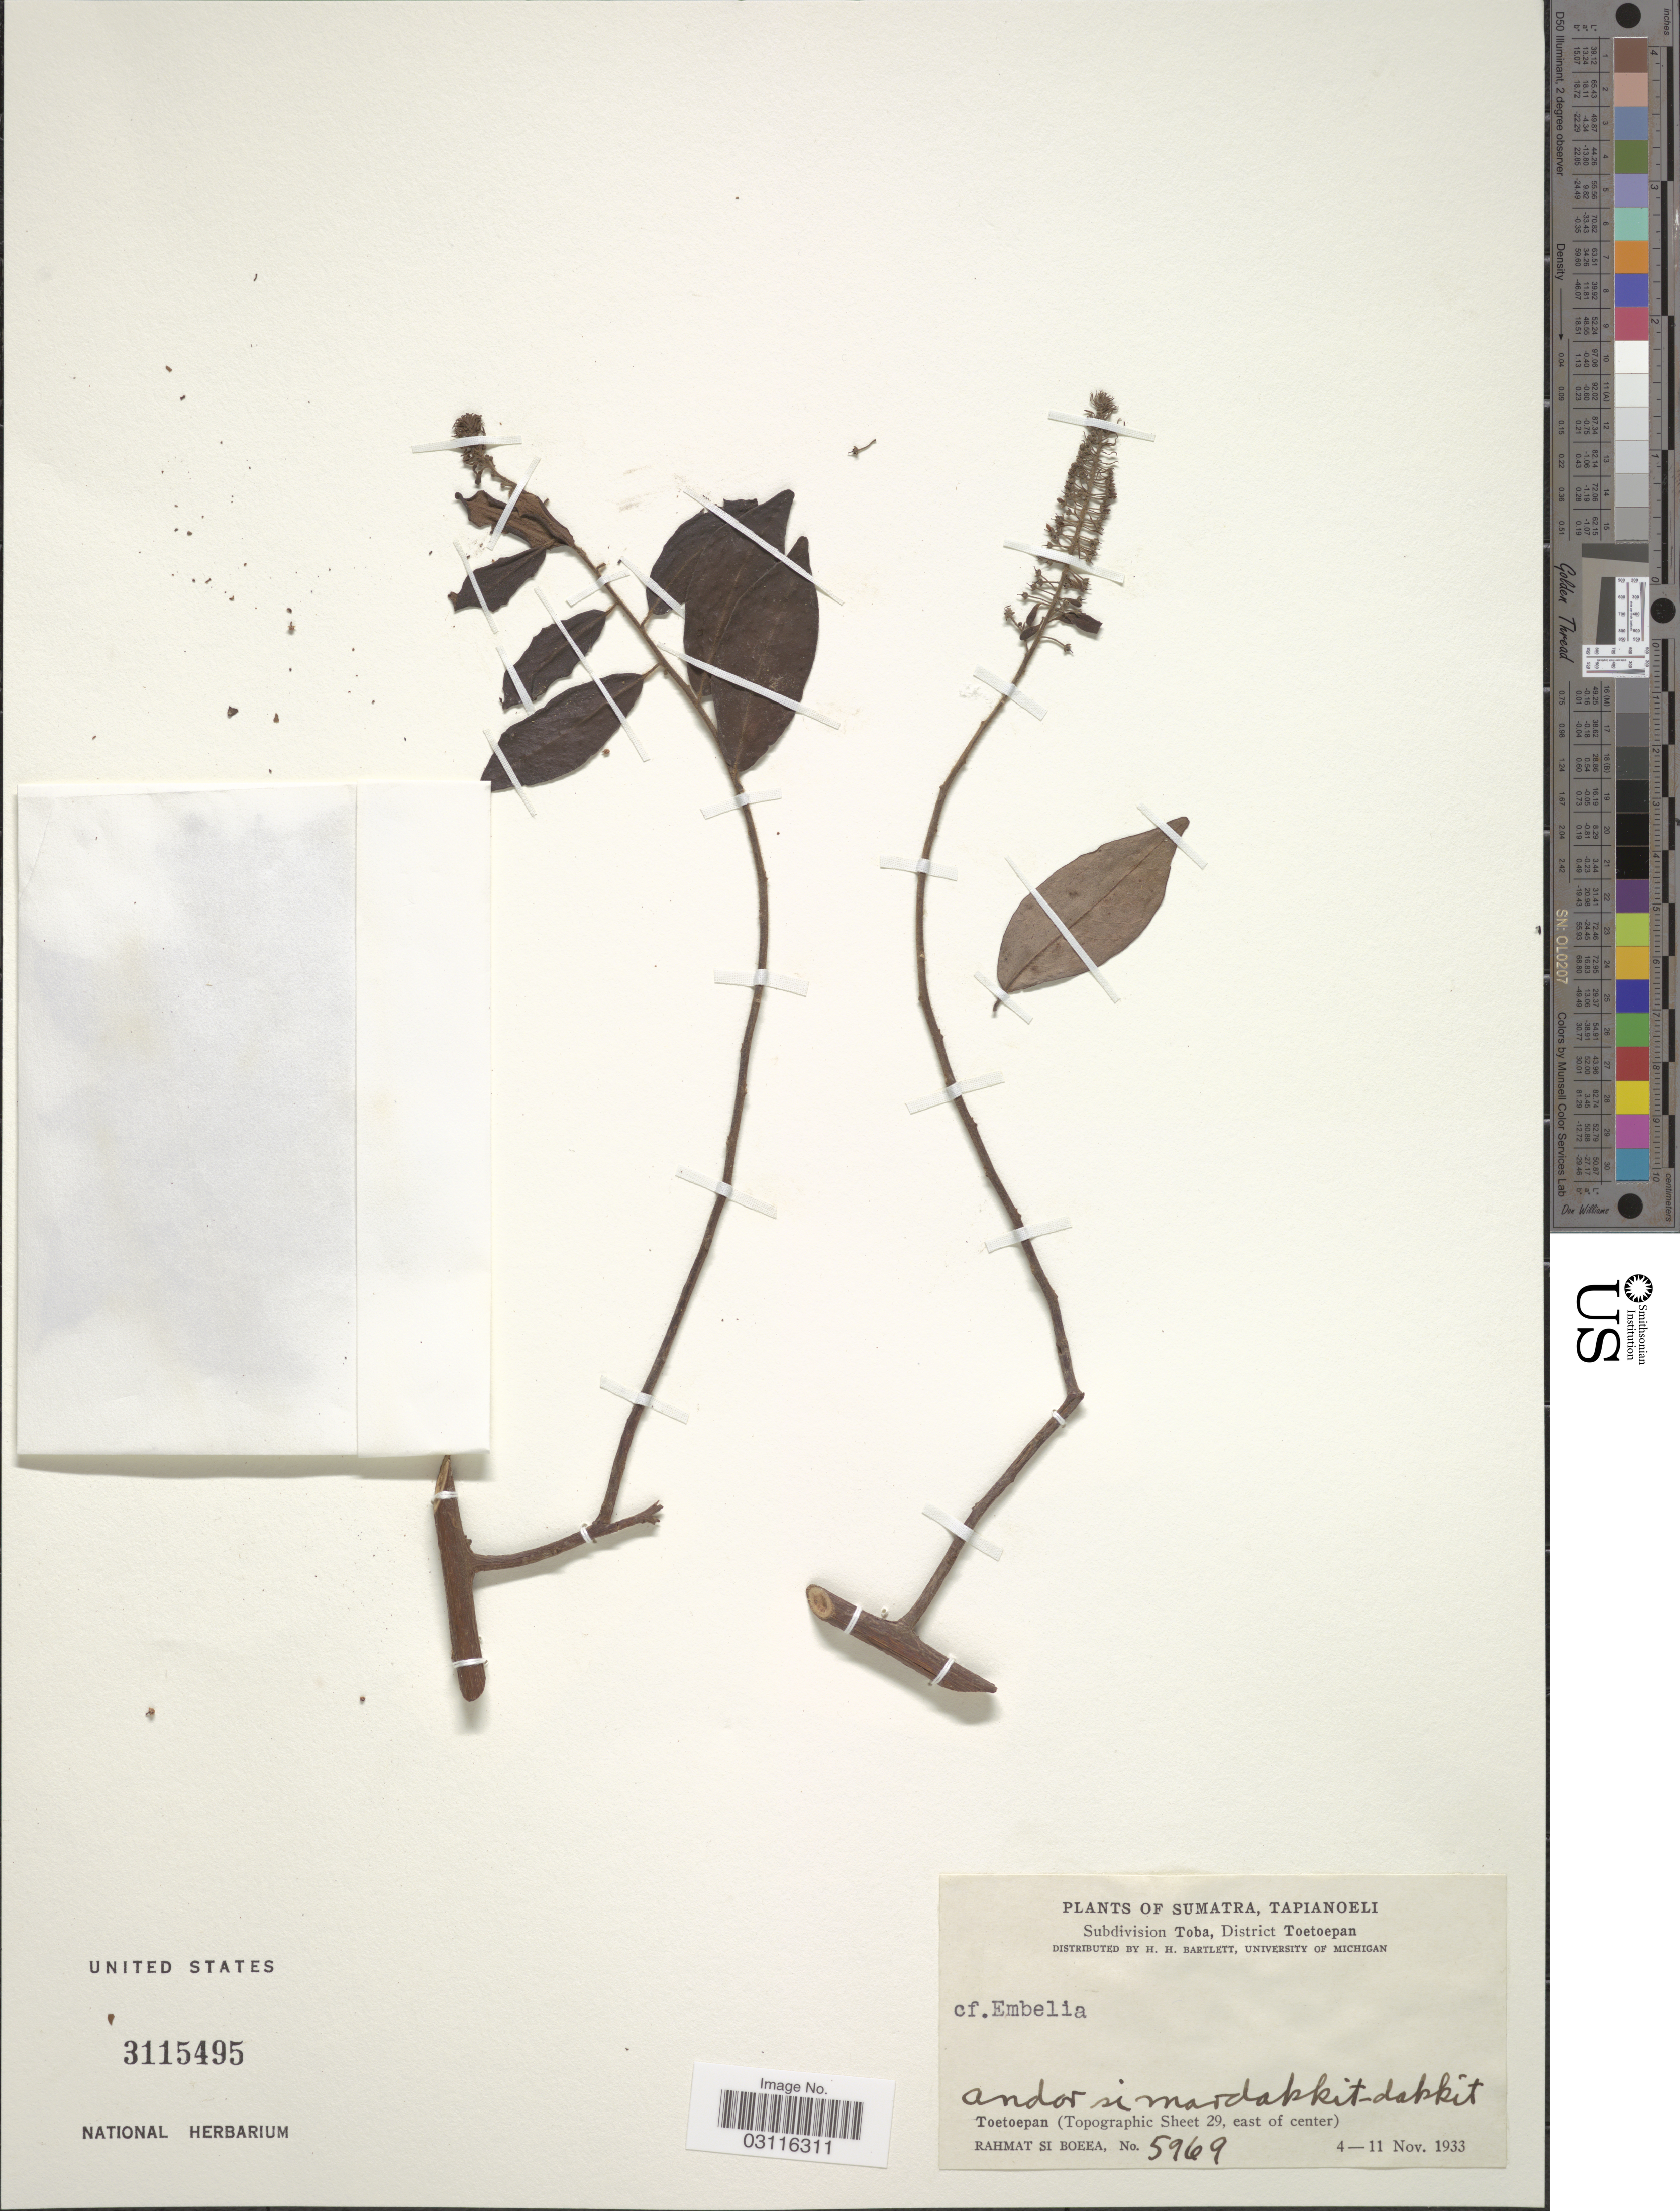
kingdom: Plantae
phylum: Tracheophyta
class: Magnoliopsida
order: Ericales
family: Primulaceae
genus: Embelia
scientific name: Embelia sp.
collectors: Rahmat Si Boeea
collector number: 5969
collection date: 1933-11-04/1933-11-11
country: Indonesia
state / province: Sumatra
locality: Tapianoeli. Subdivision Toba, District Toetoepan. Toetoepan (Topographic Sheet 29, east of center).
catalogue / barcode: US 3115495